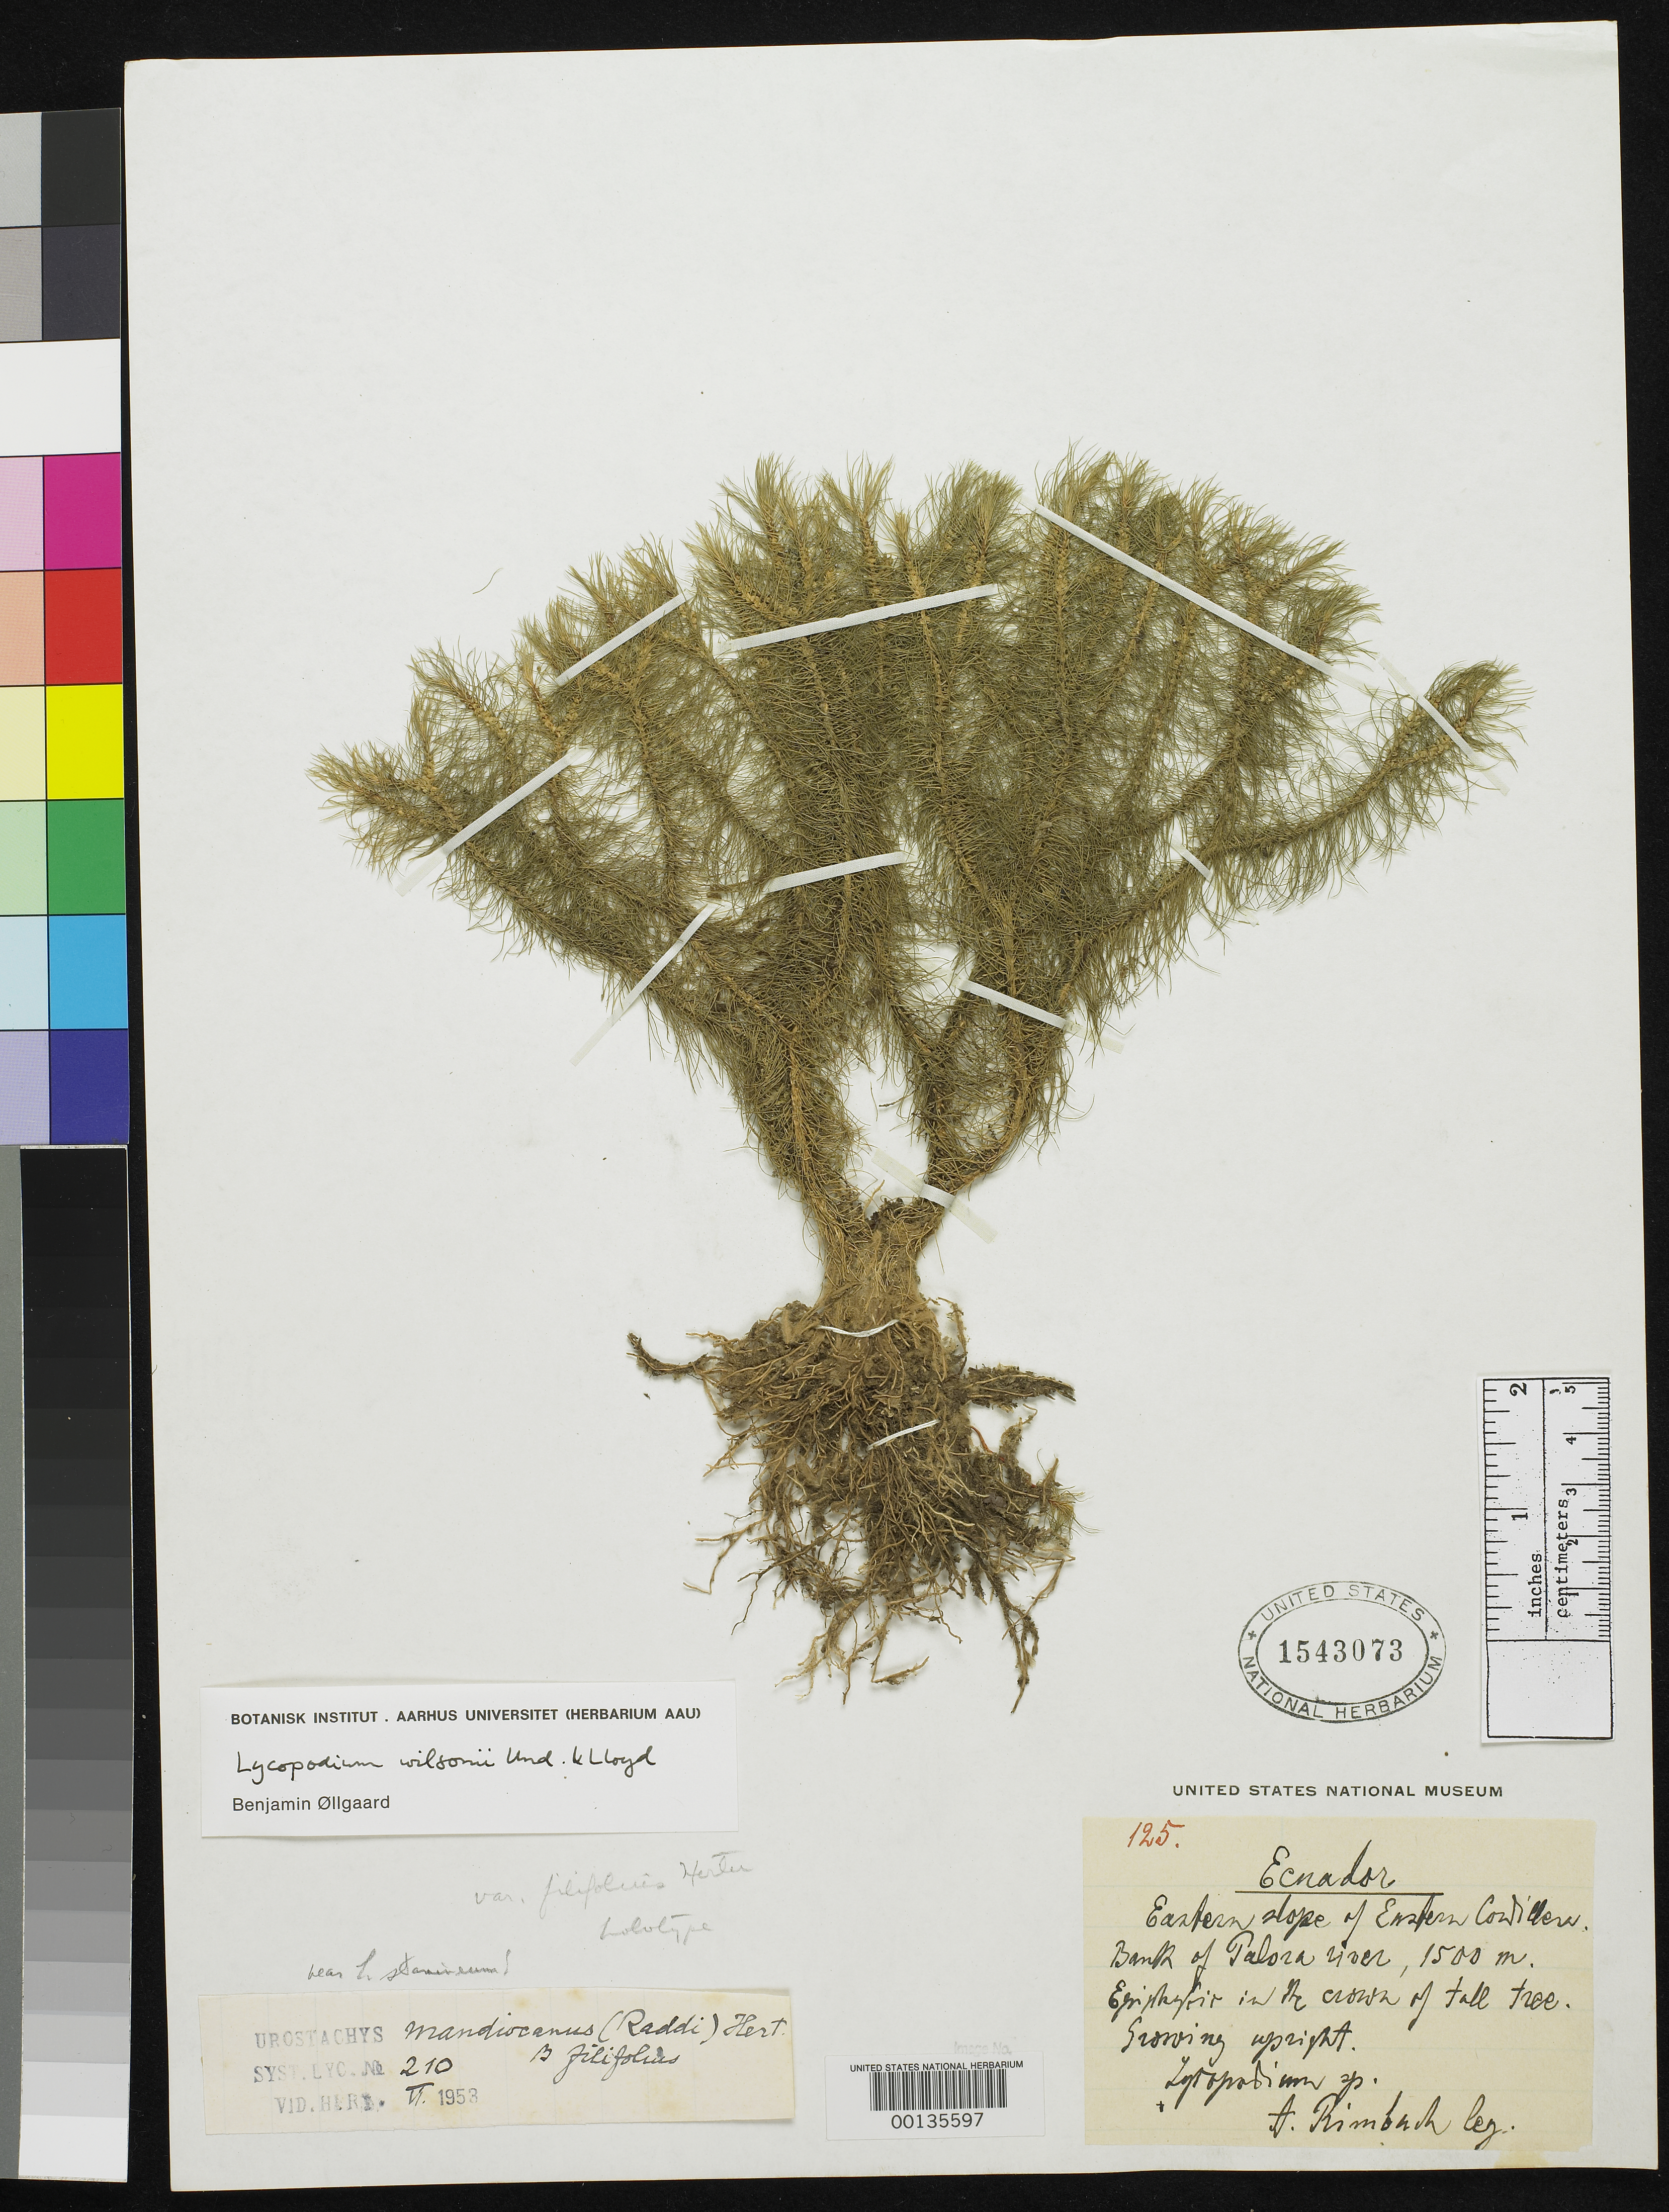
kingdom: Plantae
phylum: Tracheophyta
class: Lycopodiopsida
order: Lycopodiales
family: Lycopodiaceae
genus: Urostachys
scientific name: Urostachys mandiocanus var. filifolius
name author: Herter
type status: Holotype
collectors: A. Rimbach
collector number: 125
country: Ecuador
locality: E slope of E Cordillera, bank of Palora River.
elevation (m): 1500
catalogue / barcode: US 1543073